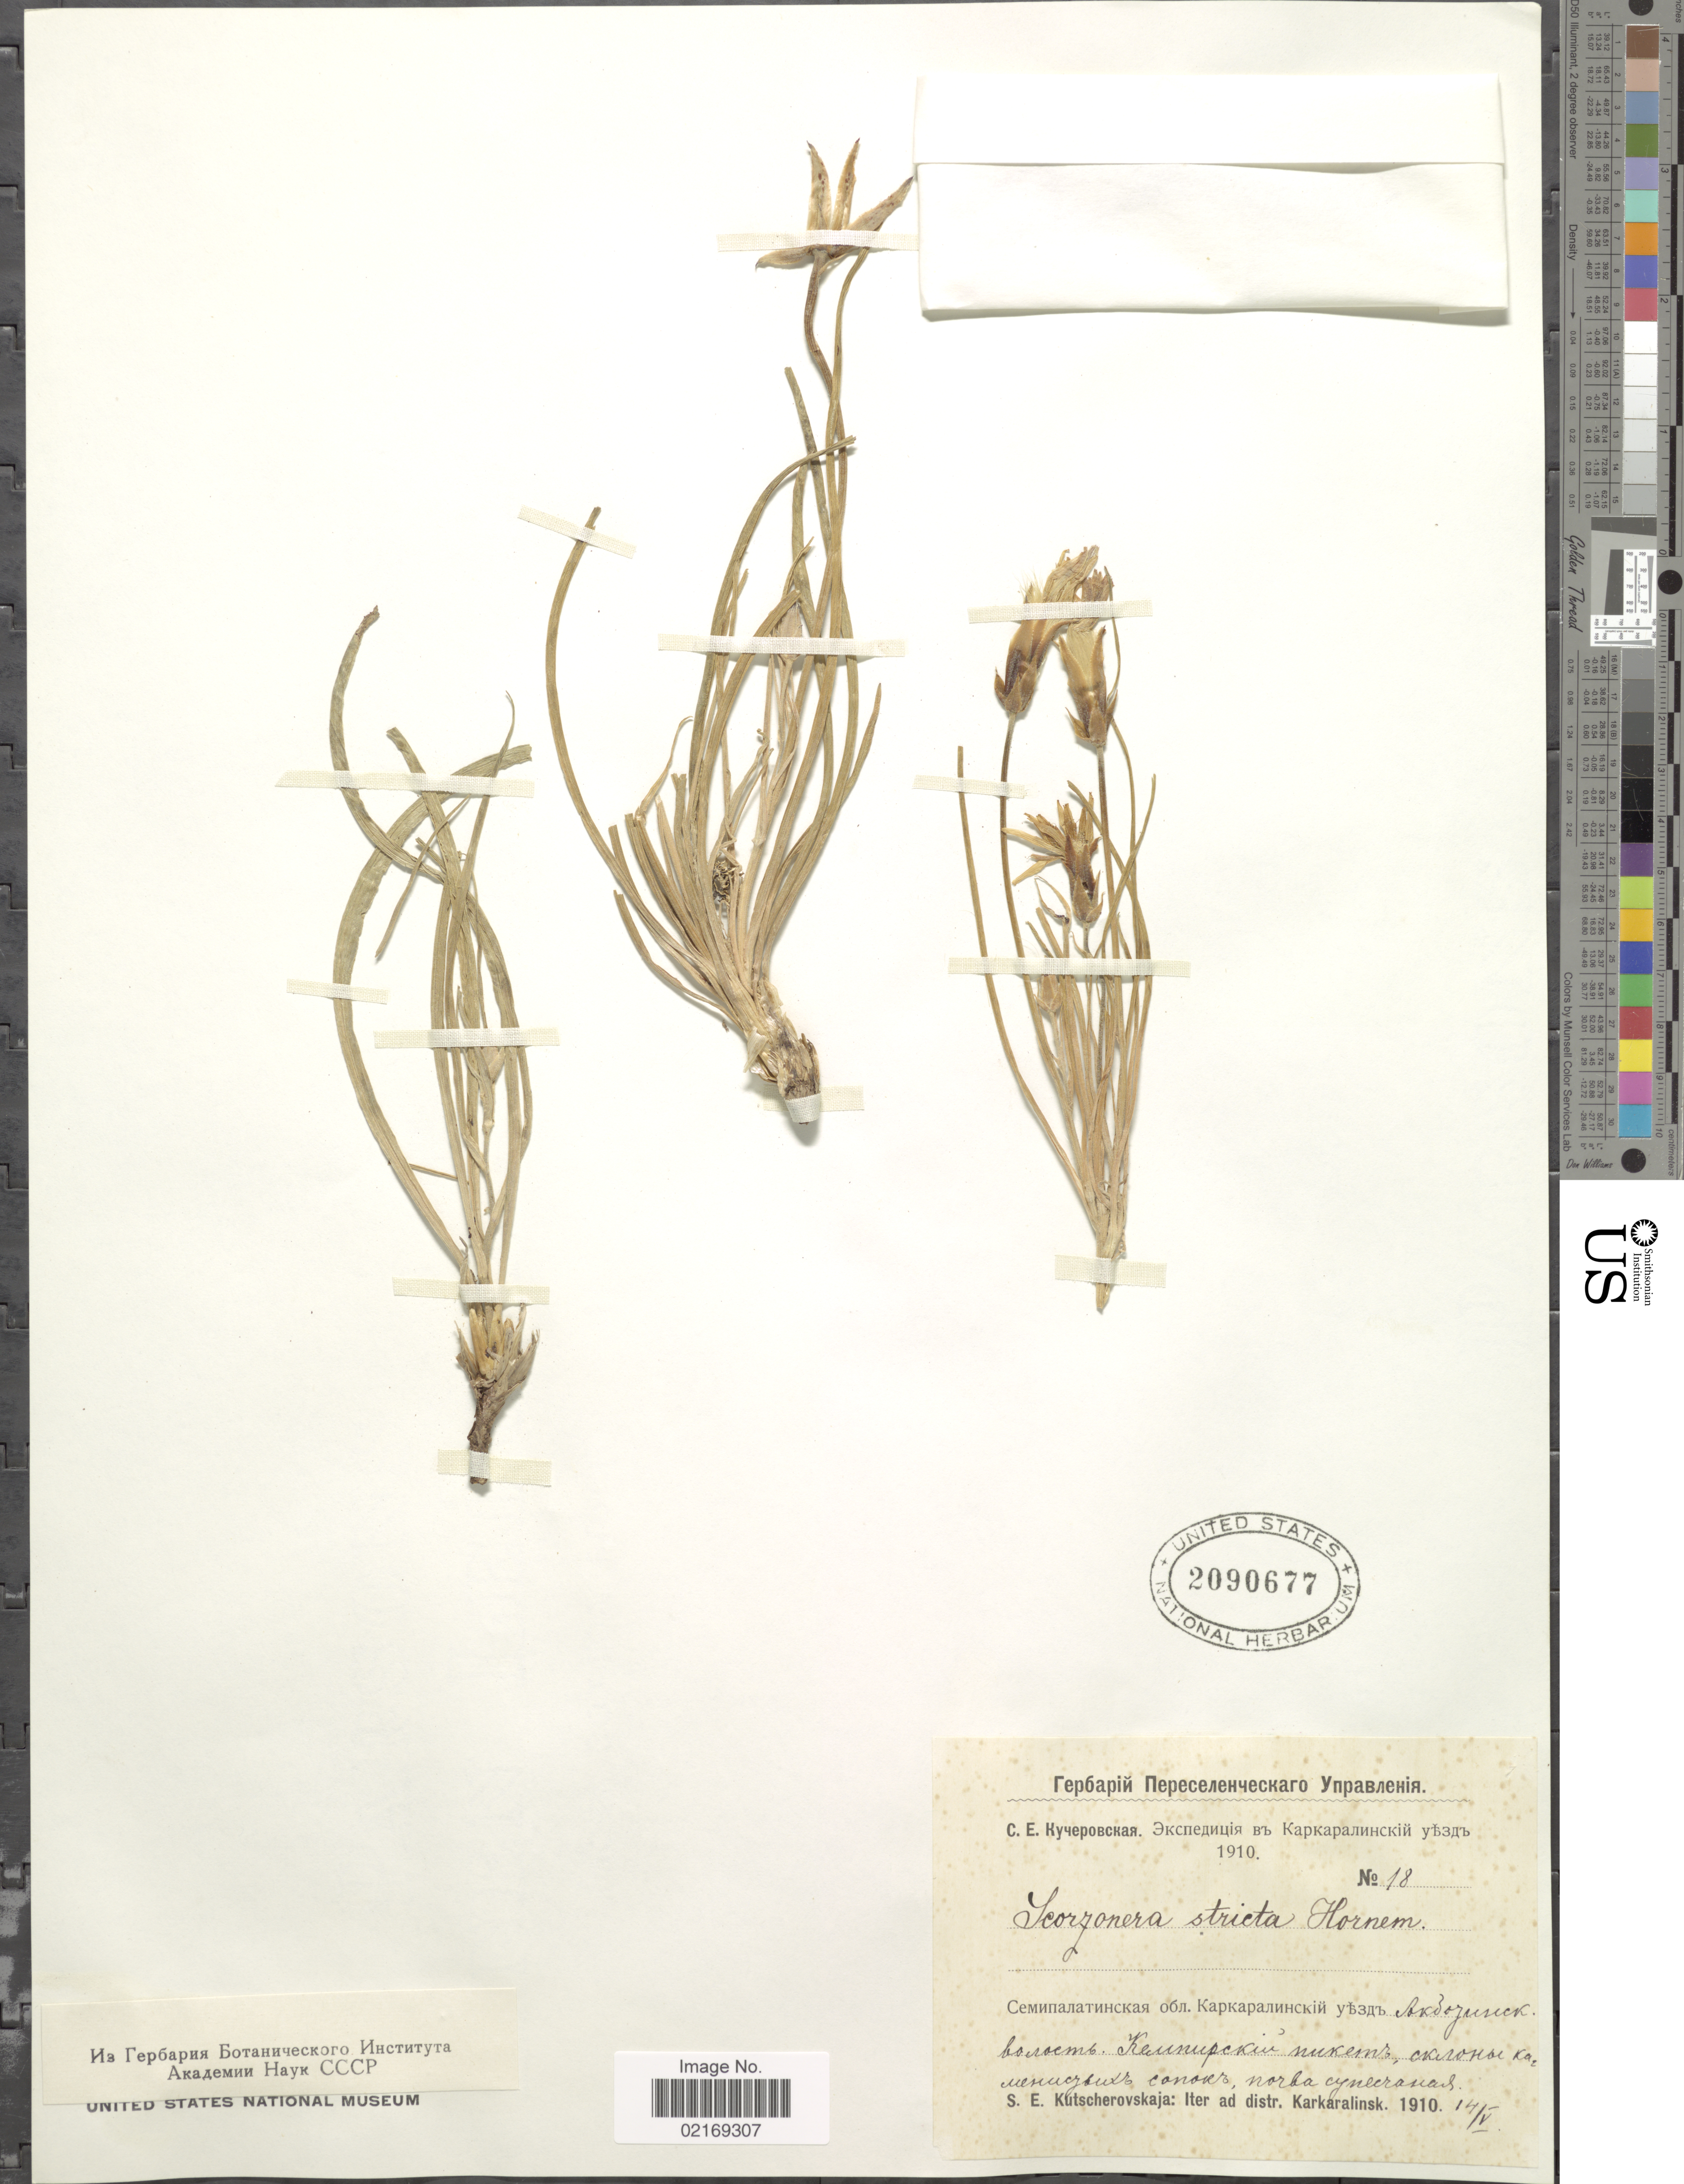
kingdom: Plantae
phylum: Tracheophyta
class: Magnoliopsida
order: Asterales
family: Asteraceae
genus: Scorzonera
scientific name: Scorzonera stricta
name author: Hornem.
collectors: S. Kutscherovskaja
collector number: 18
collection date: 1910-05-14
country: Kazakhstan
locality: Iter ad distr. Karkaralinsk.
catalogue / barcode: US 2090677